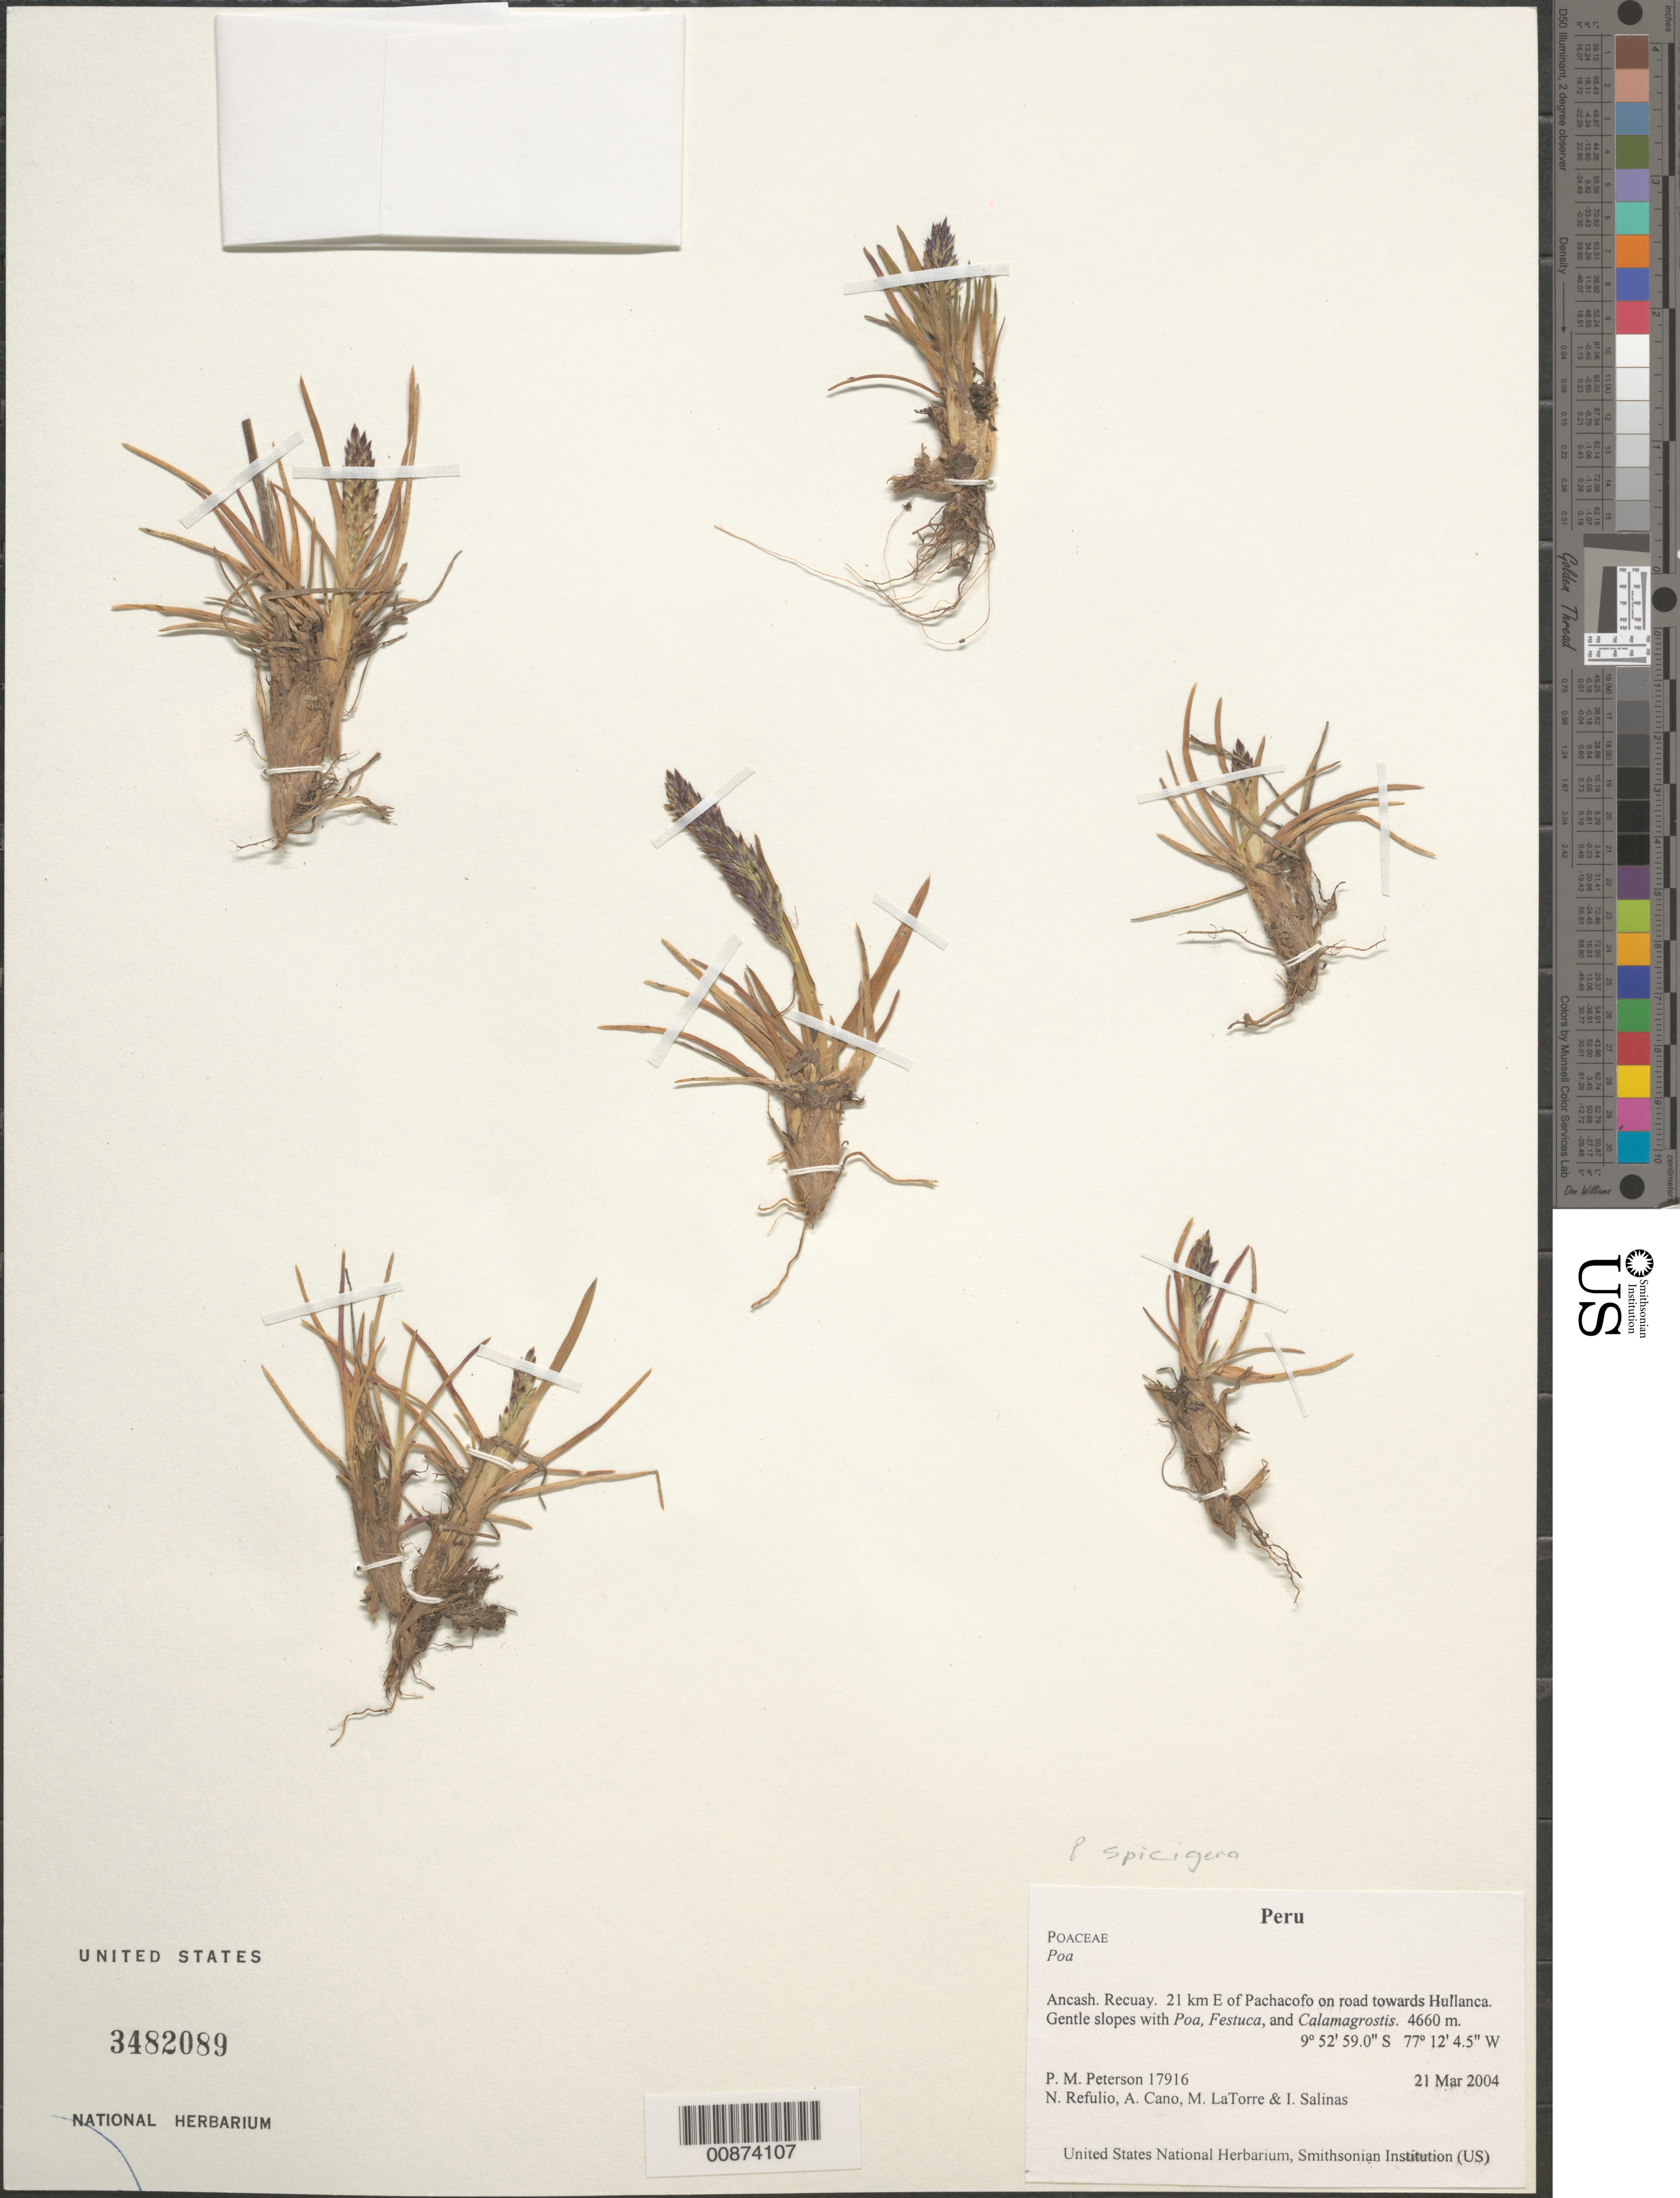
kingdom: Plantae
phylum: Tracheophyta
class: Liliopsida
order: Poales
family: Poaceae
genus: Poa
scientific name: Poa spicigera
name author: Tovar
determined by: Soreng, Robert J., Research Associate (BOT), Smithsonian Institution - National Museum of Natural History (UNITED STATES)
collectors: P. M. Peterson, N. Refulio-Rodríguez, A. Cano, M. Torre & I. Salinas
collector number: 17916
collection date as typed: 21 Mar 2004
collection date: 2004-03-21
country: Peru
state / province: Ancash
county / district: Recuay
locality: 21 km E of Pachacofo on road towards Hullanca. Gentle slopes with Poa, Festuca, and Calamagrostis.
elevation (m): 4660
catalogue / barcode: US 3482089